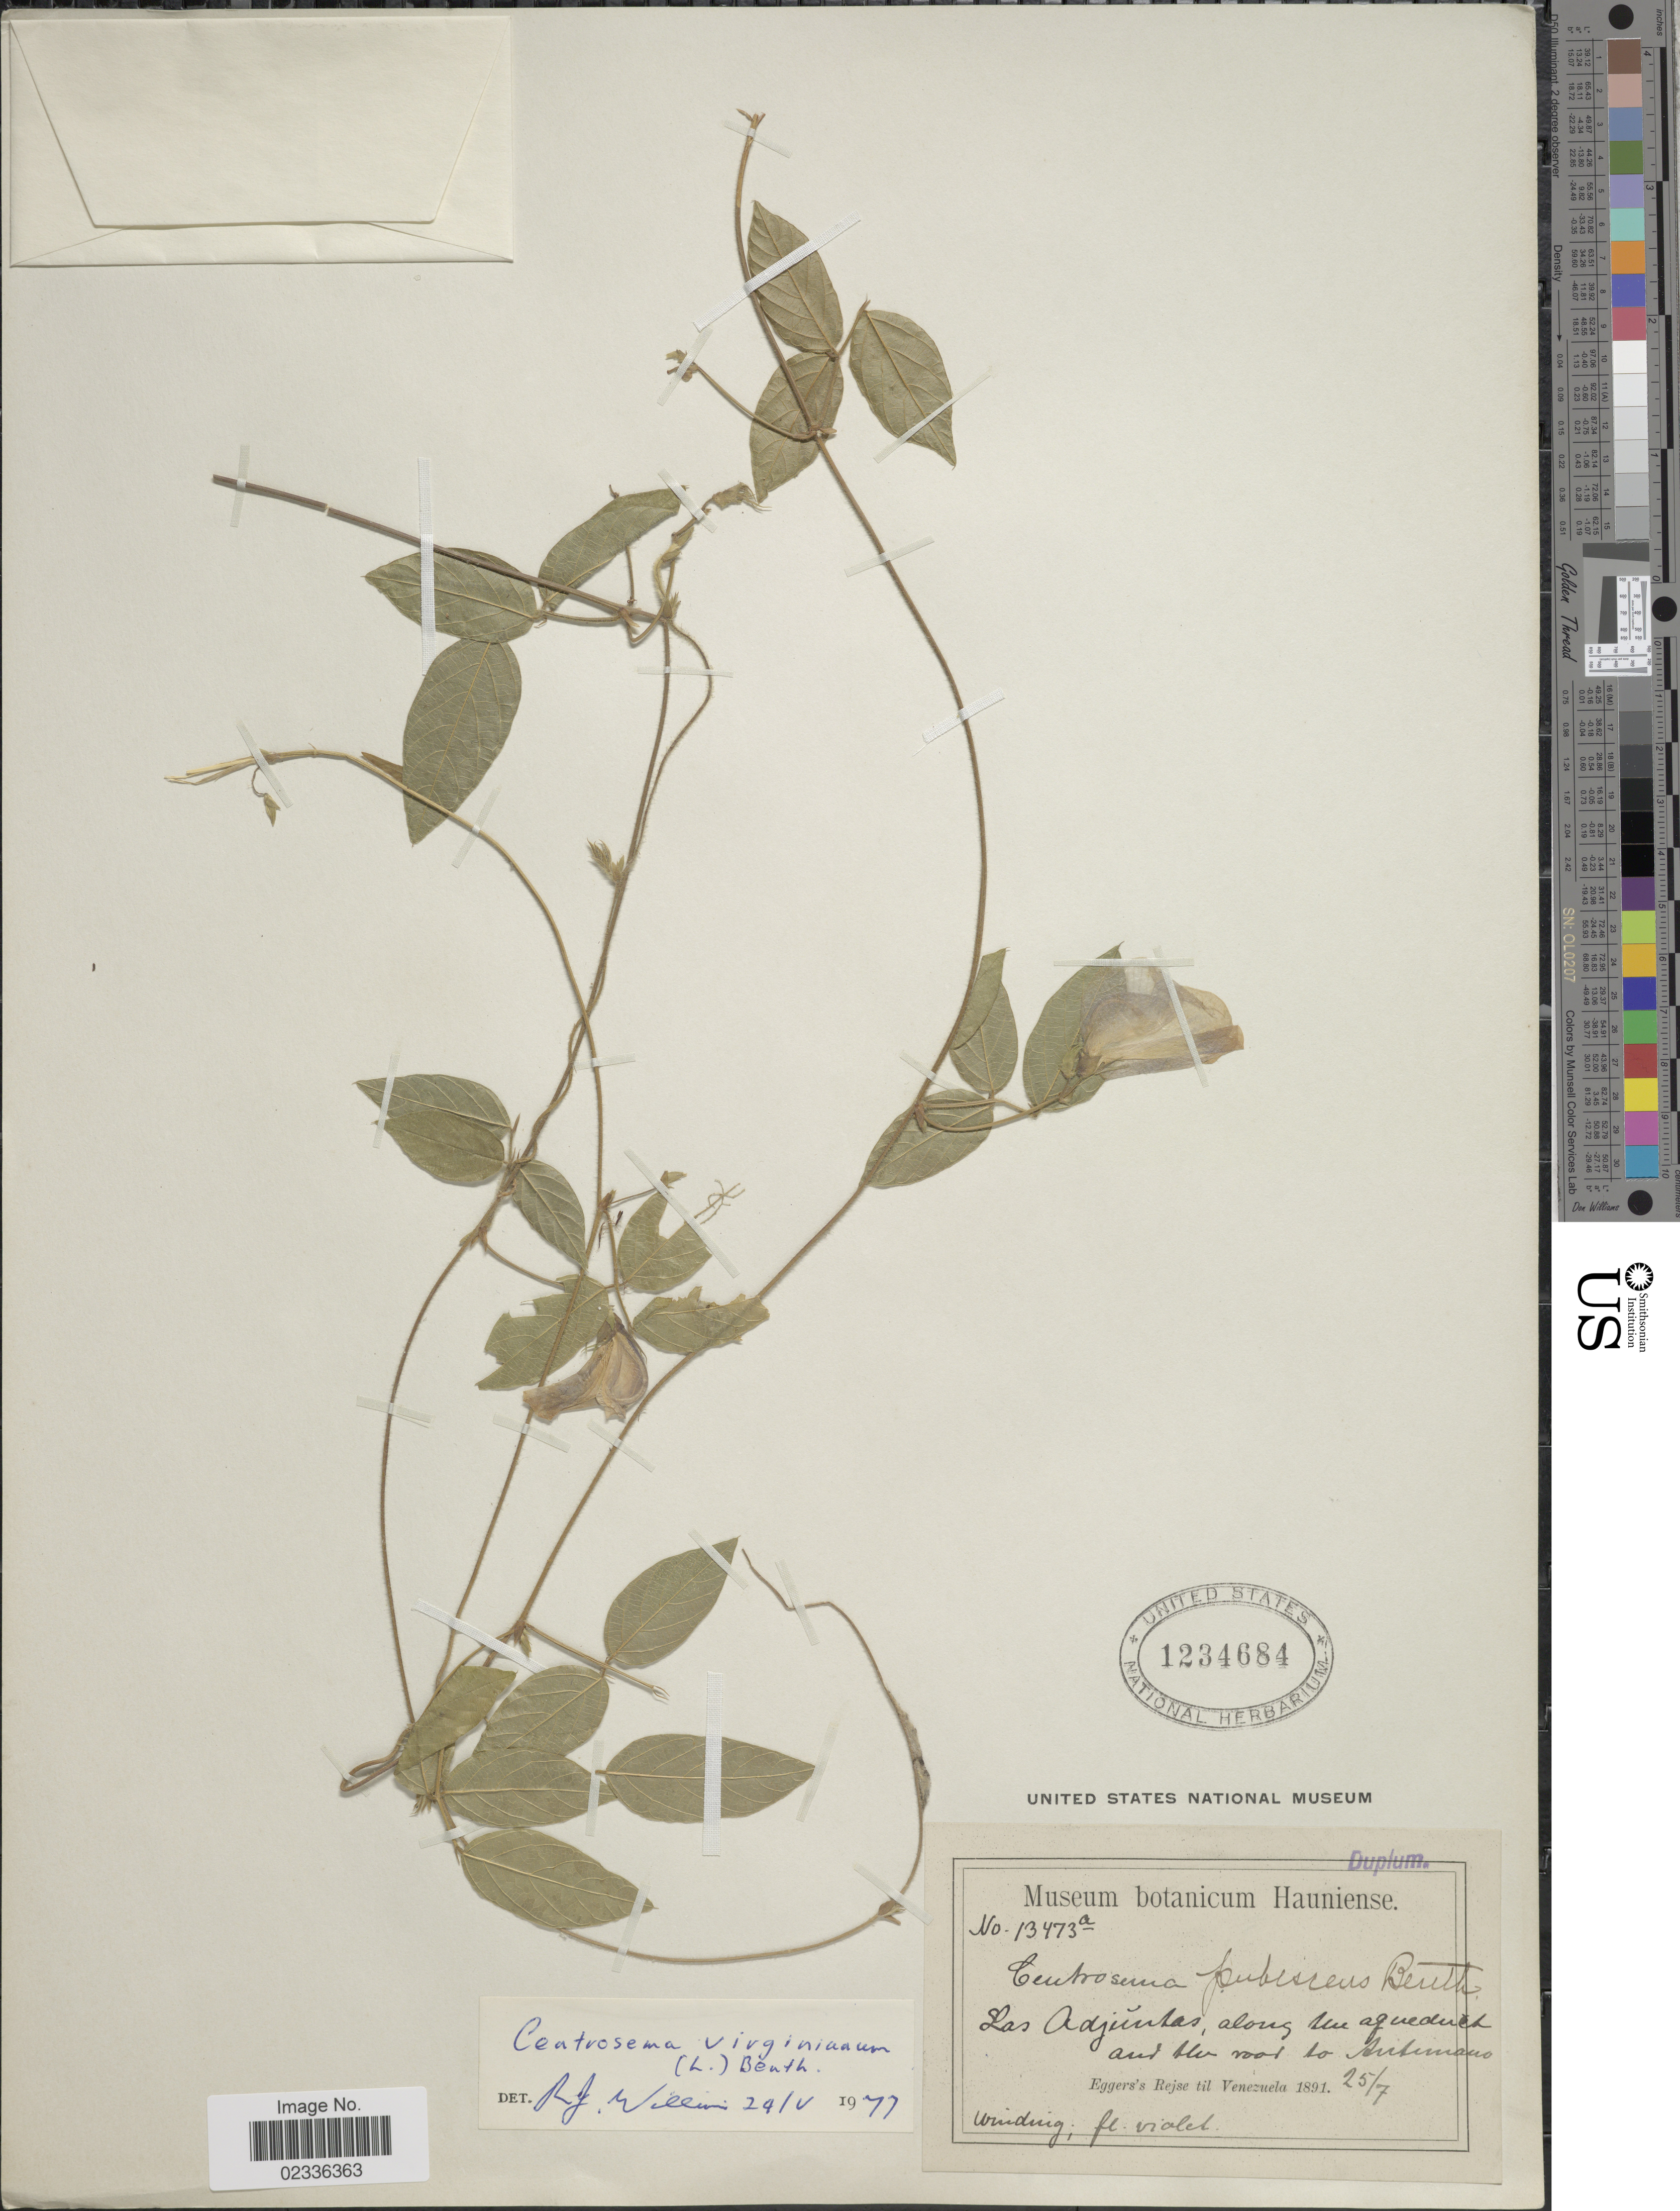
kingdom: Plantae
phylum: Tracheophyta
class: Magnoliopsida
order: Fabales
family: Fabaceae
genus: Centrosema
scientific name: Centrosema virginianum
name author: (L.) Benth.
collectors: E. Rejse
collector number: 13473a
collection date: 1891-07-25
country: Venezuela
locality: Las Adjuntas, along the aqueduct and the road to Antimano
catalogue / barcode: US 1234684